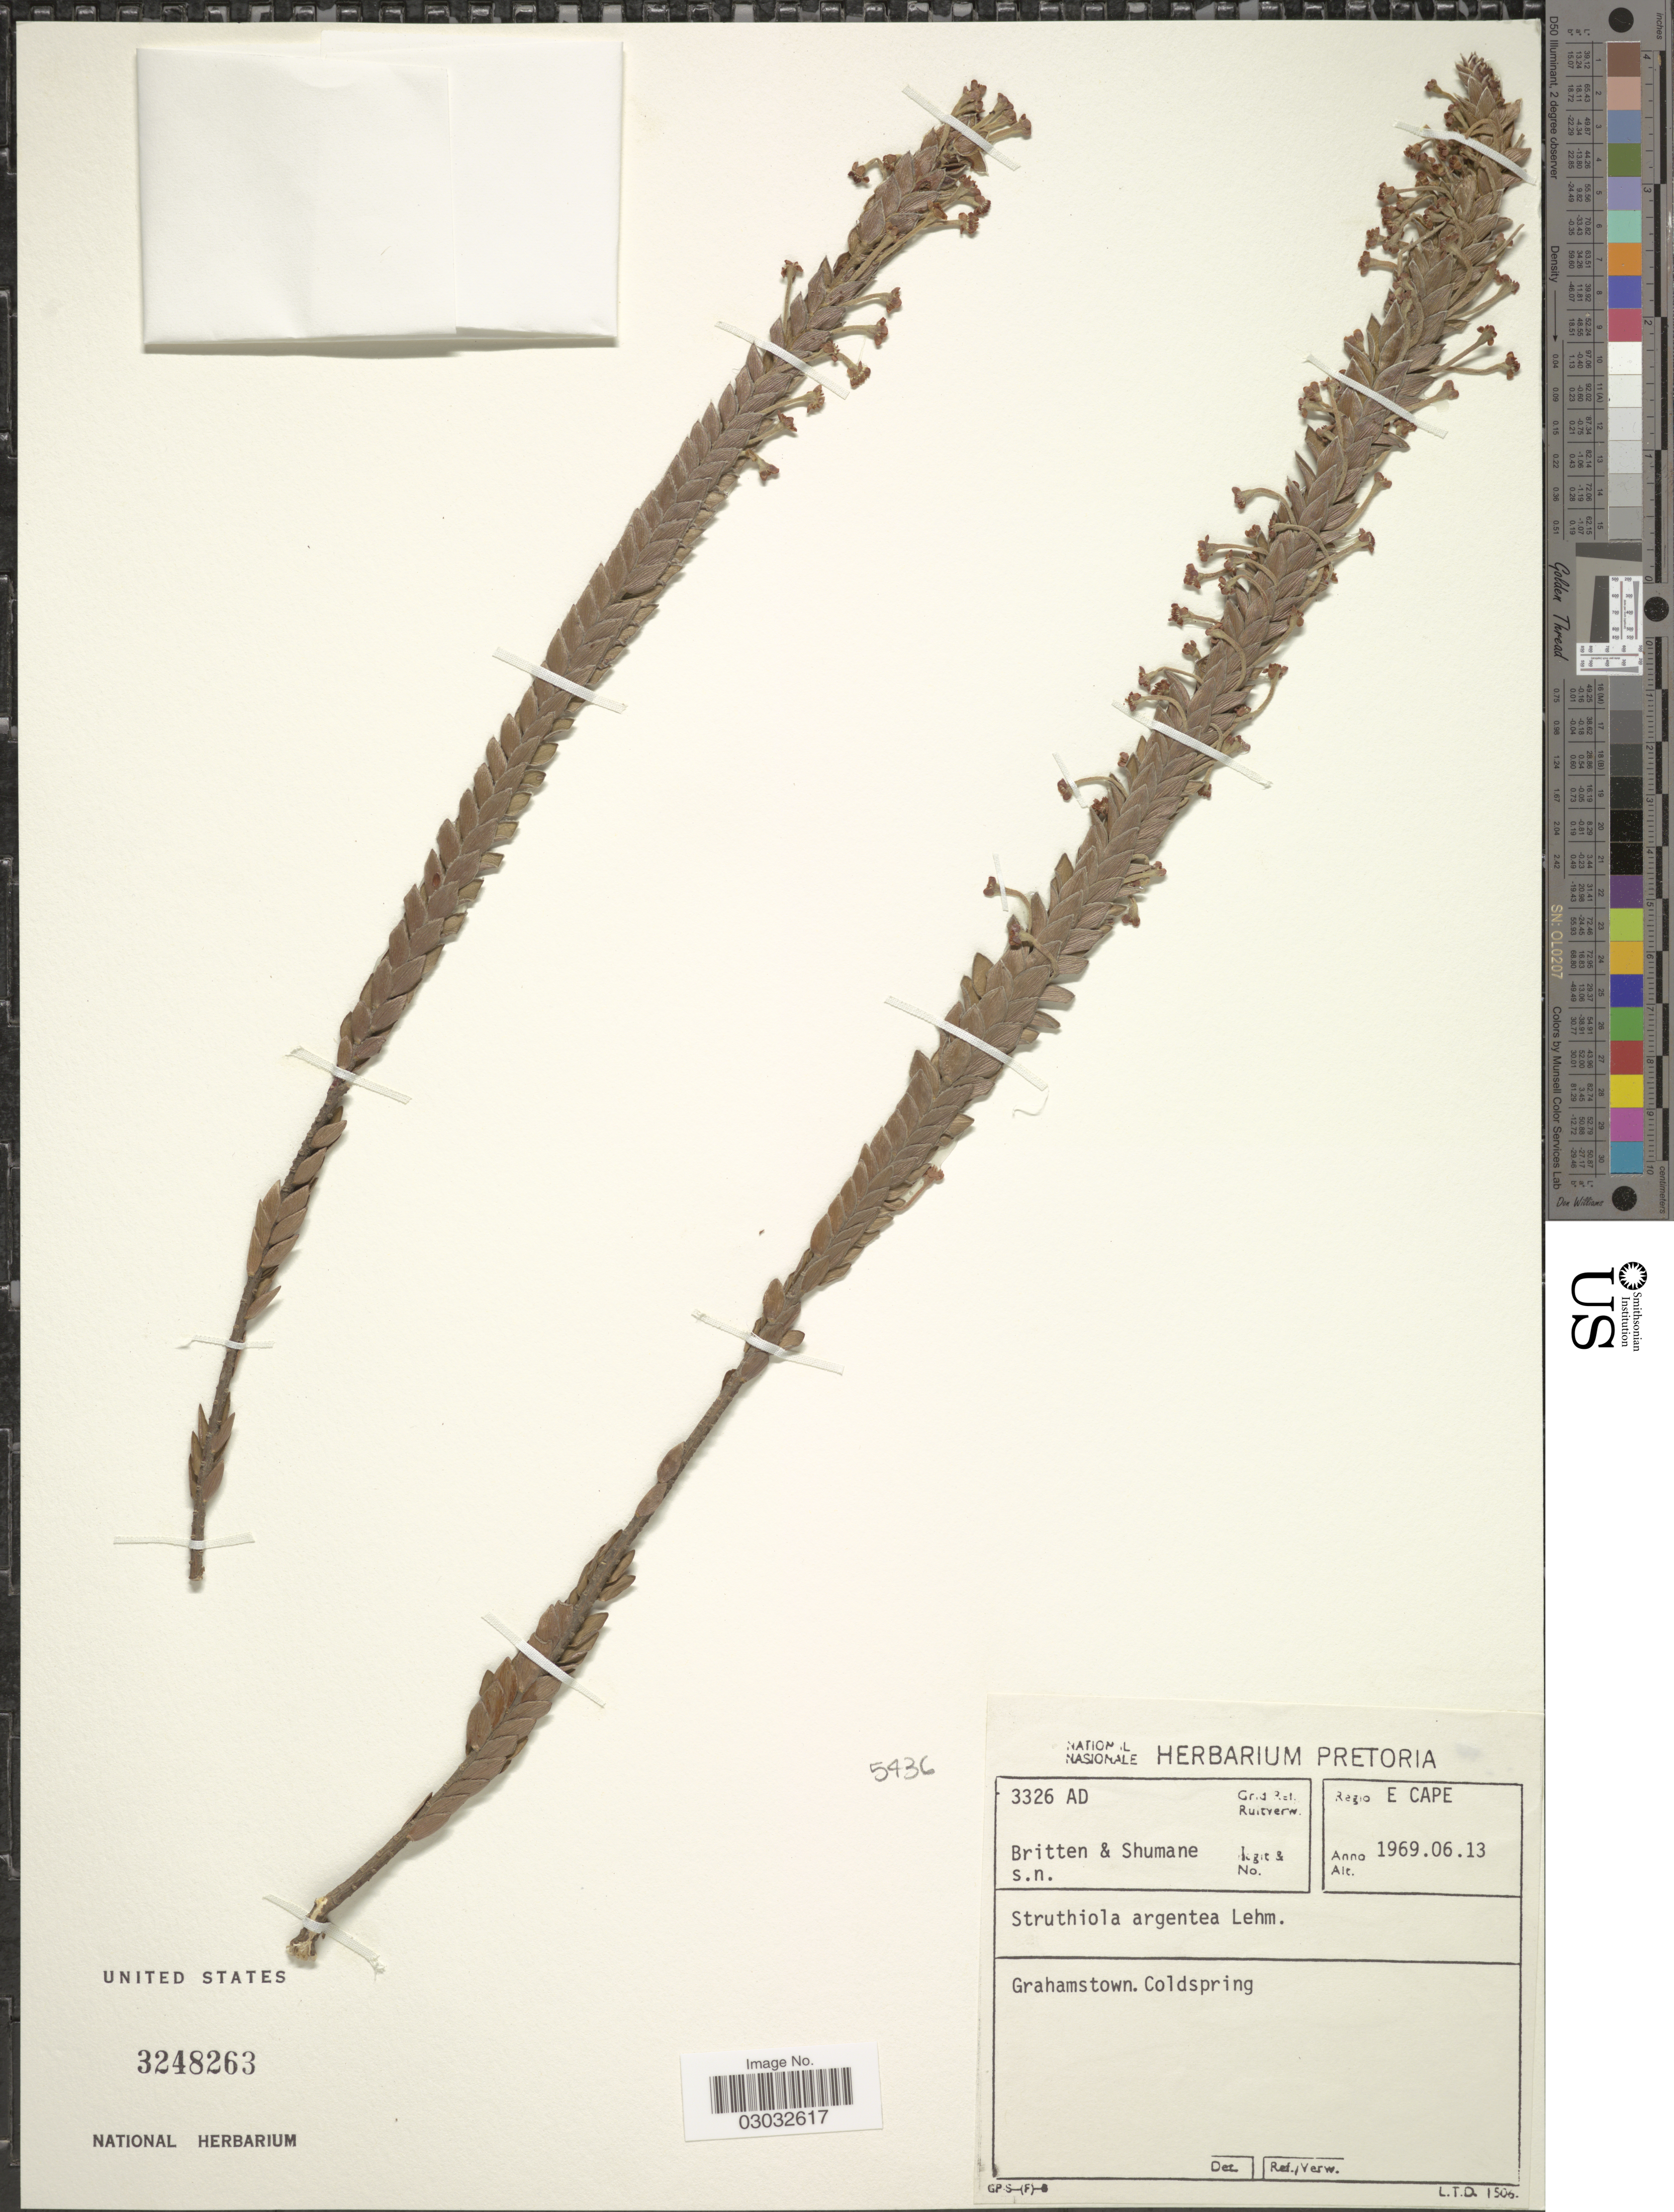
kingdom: Plantae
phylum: Tracheophyta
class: Magnoliopsida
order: Malvales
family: Thymelaeaceae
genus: Struthiola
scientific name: Struthiola argentea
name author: Lehm.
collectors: Britten & Shumane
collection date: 1969-06-13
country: South Africa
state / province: Eastern Cape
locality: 3326 AD Grid Ref. Ruitverw. Regio E Cape. Grahamstown. Coldspring.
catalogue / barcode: US 3248263